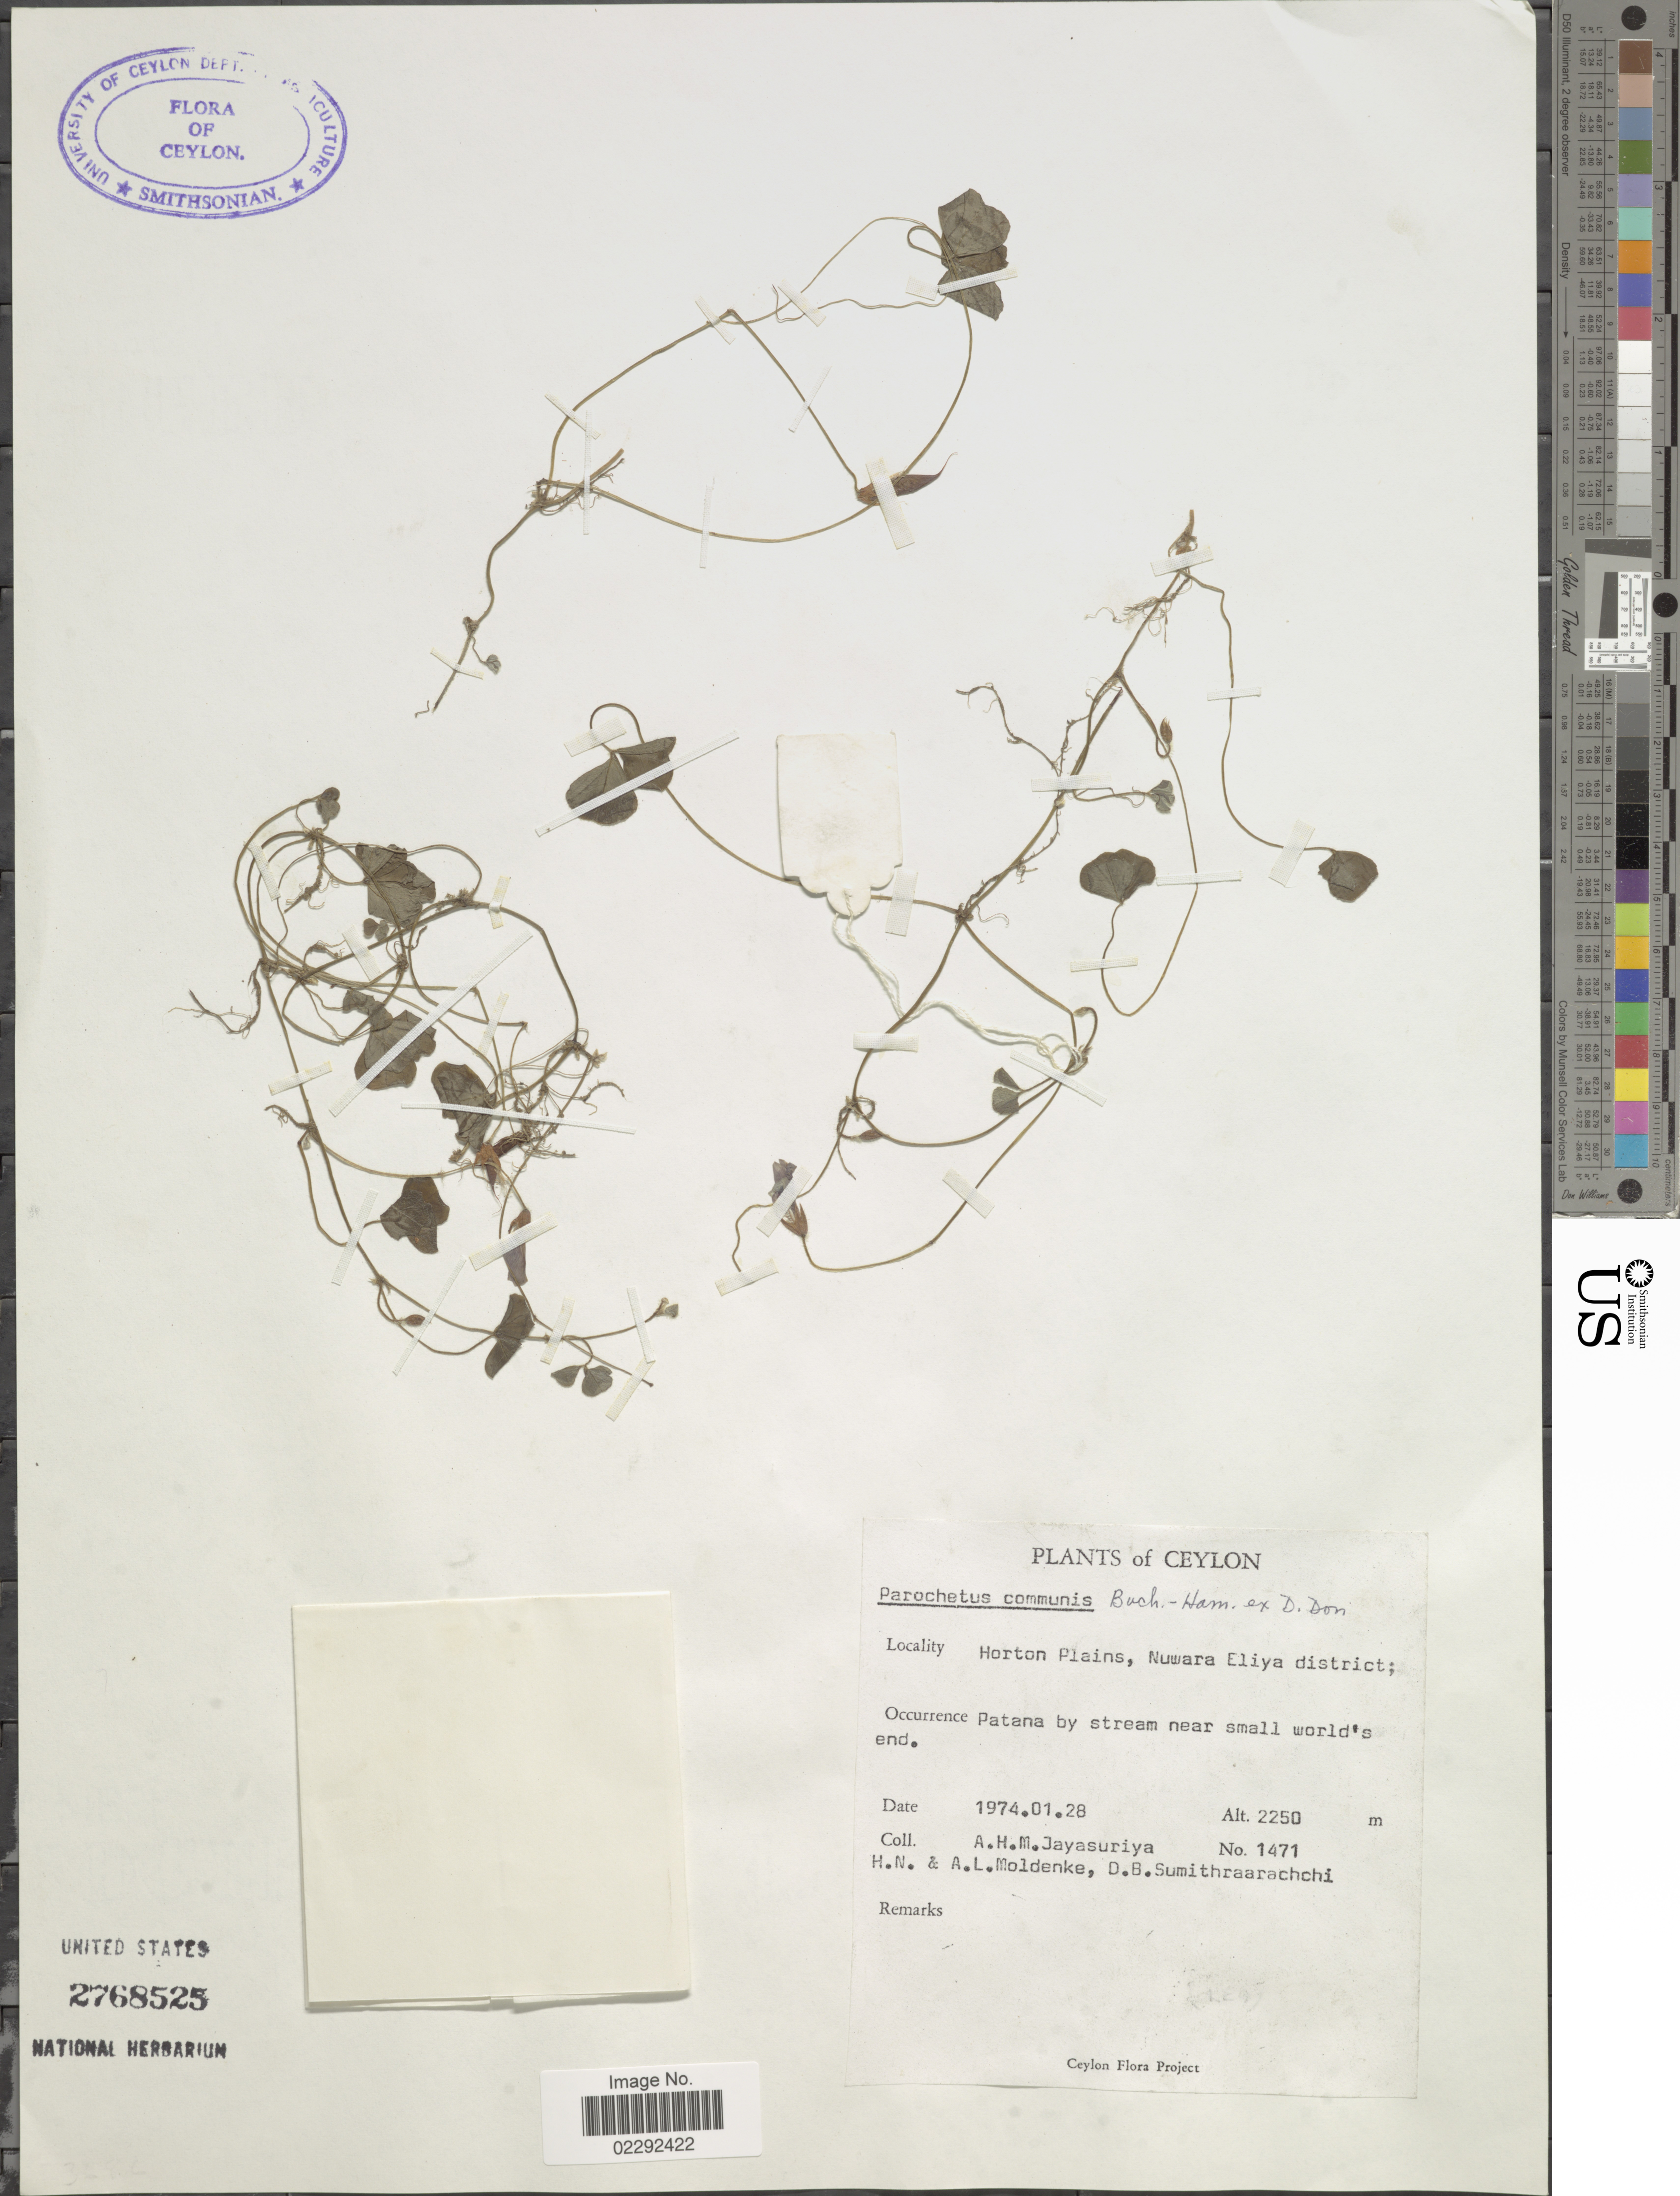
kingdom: Plantae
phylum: Tracheophyta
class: Magnoliopsida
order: Fabales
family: Fabaceae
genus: Parochetus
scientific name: Parochetus communis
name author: Buch.-Ham. ex D. Don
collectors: A. H. Jayasuriya, H. N. Moldenke, A. L. Moldenke & D. B. Sumithraarachchi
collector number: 1471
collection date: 1974-01-28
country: Sri Lanka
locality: Ceylon. Horton Plains, Nuwara Eliya District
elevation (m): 2250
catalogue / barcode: US 2768525